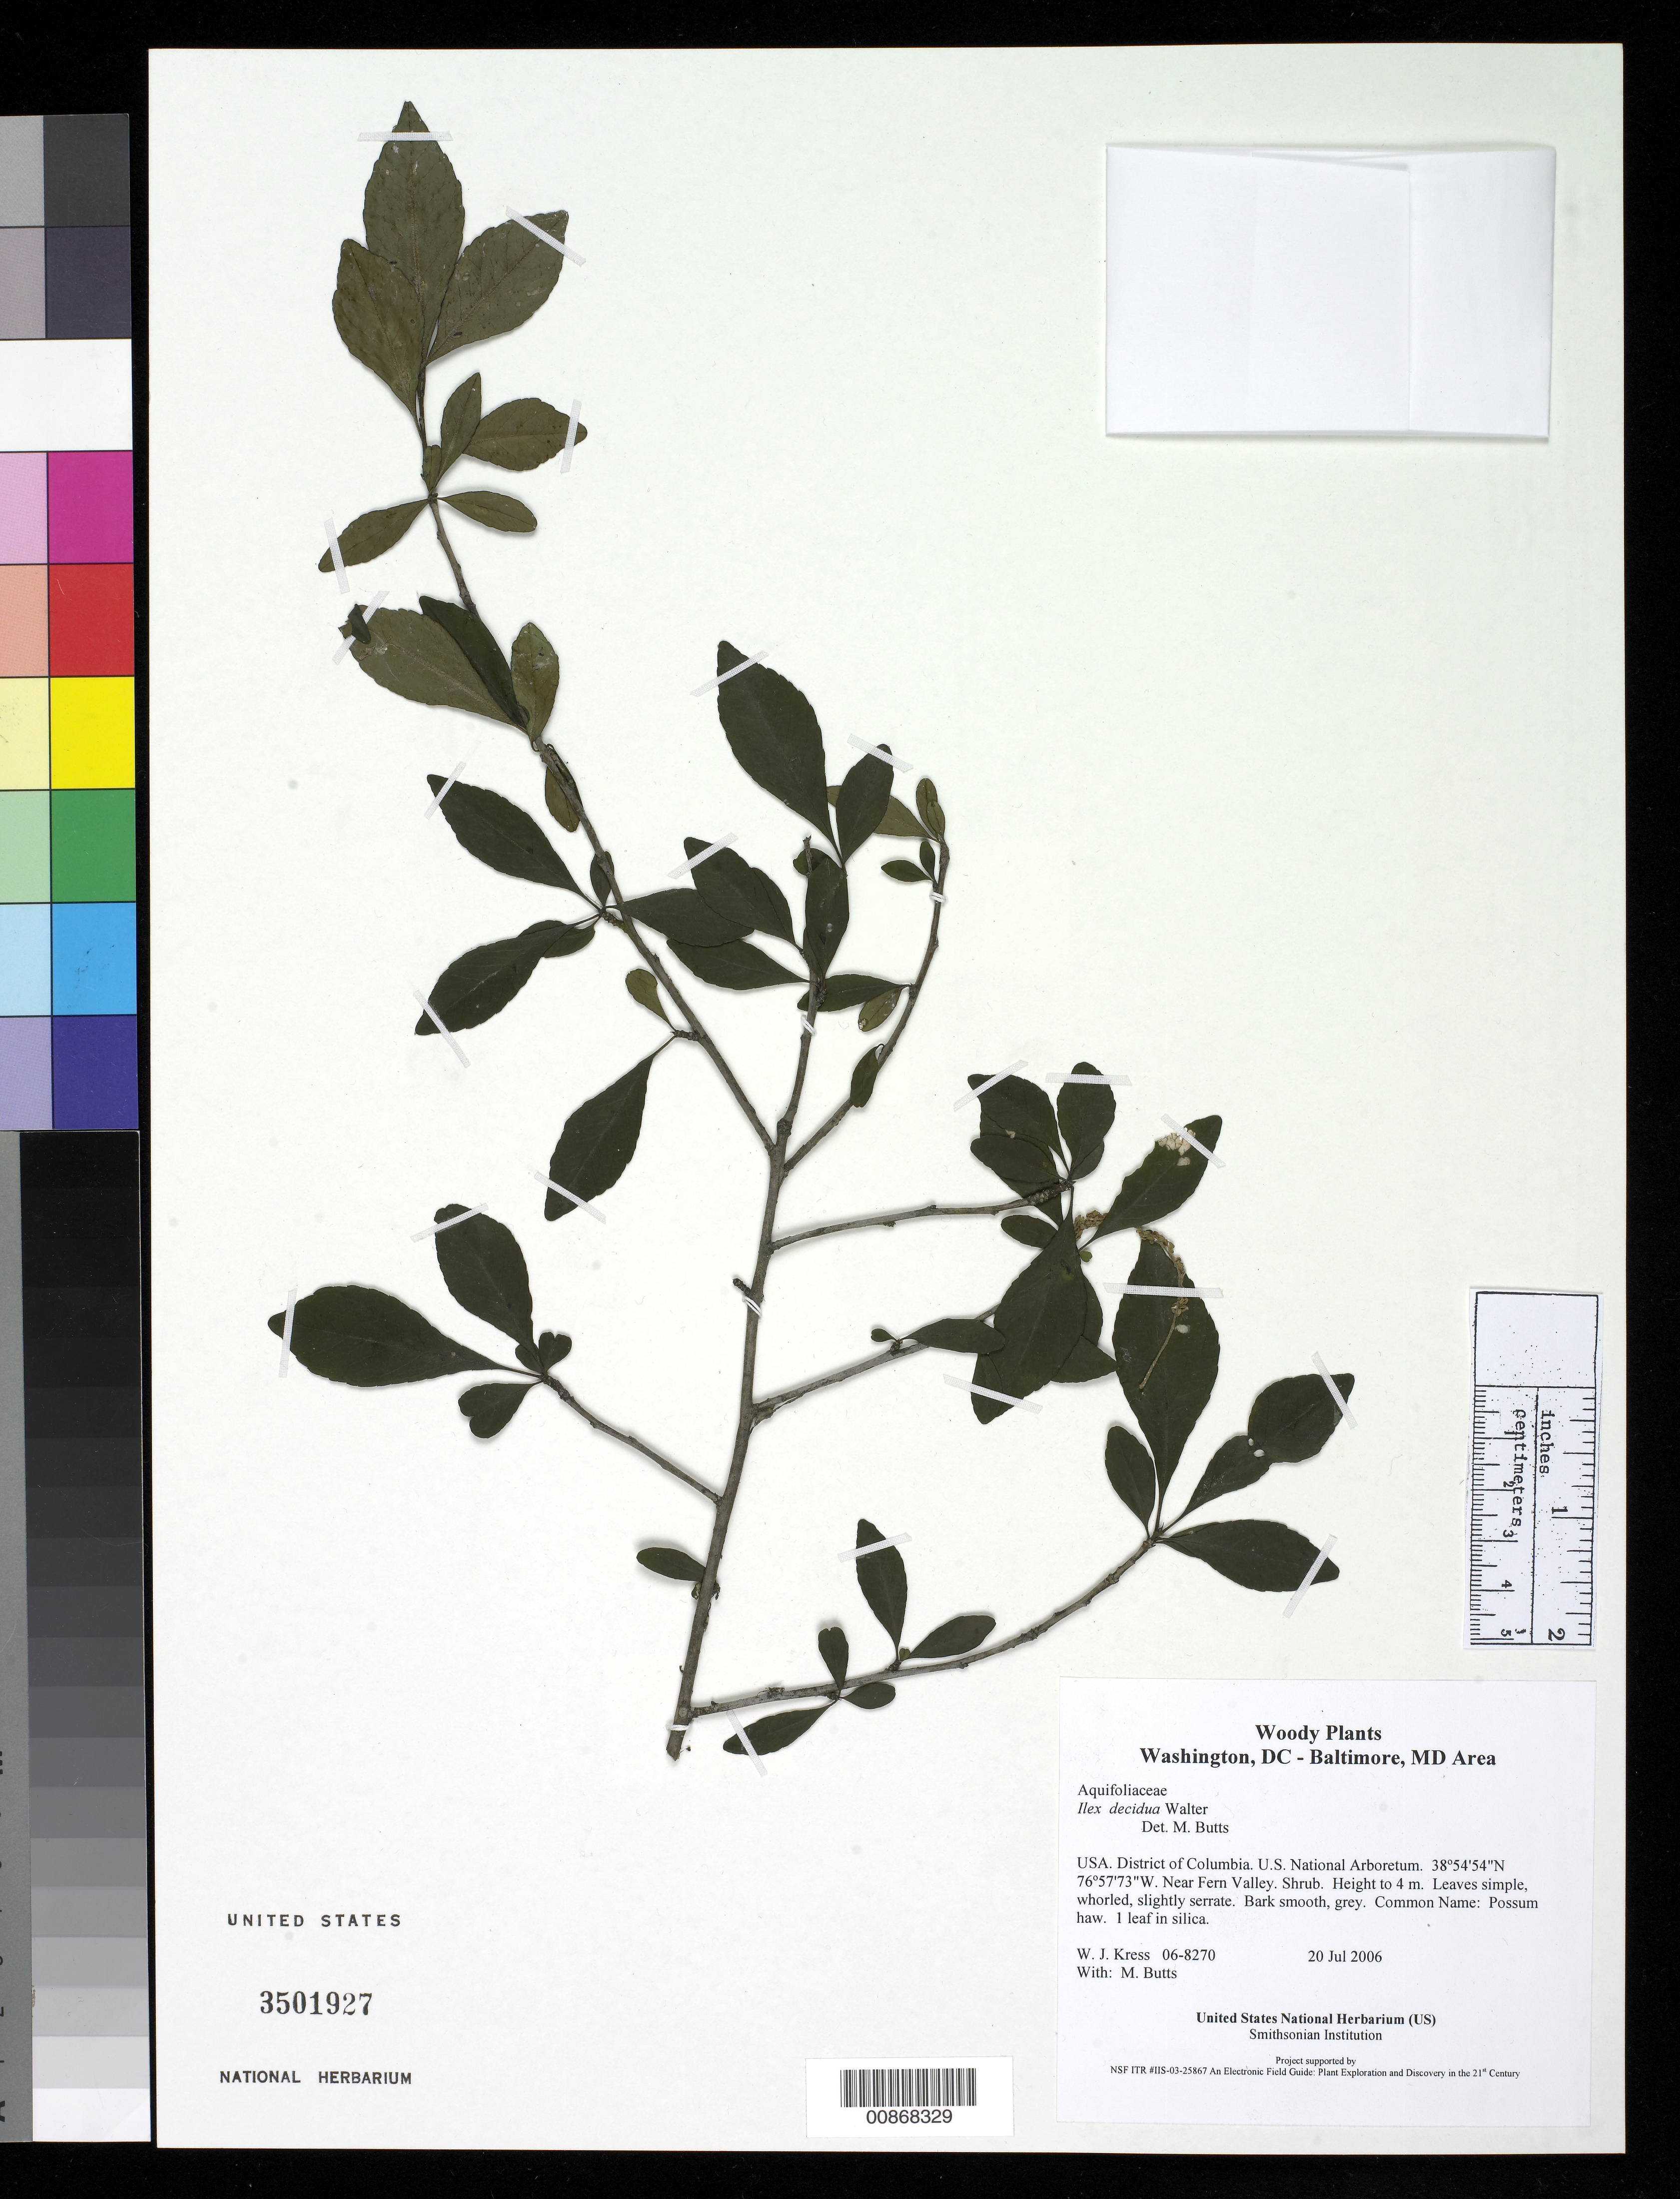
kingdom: Plantae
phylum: Tracheophyta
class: Magnoliopsida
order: Aquifoliales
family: Aquifoliaceae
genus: Ilex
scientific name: Ilex decidua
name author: Walter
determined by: Butts, M. B.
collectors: W. J. Kress & M. B. Butts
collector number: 06-8270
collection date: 2006-07-20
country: United States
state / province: District of Columbia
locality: U.S. National Arboretum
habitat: Near Fern Valley.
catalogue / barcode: US 3501927